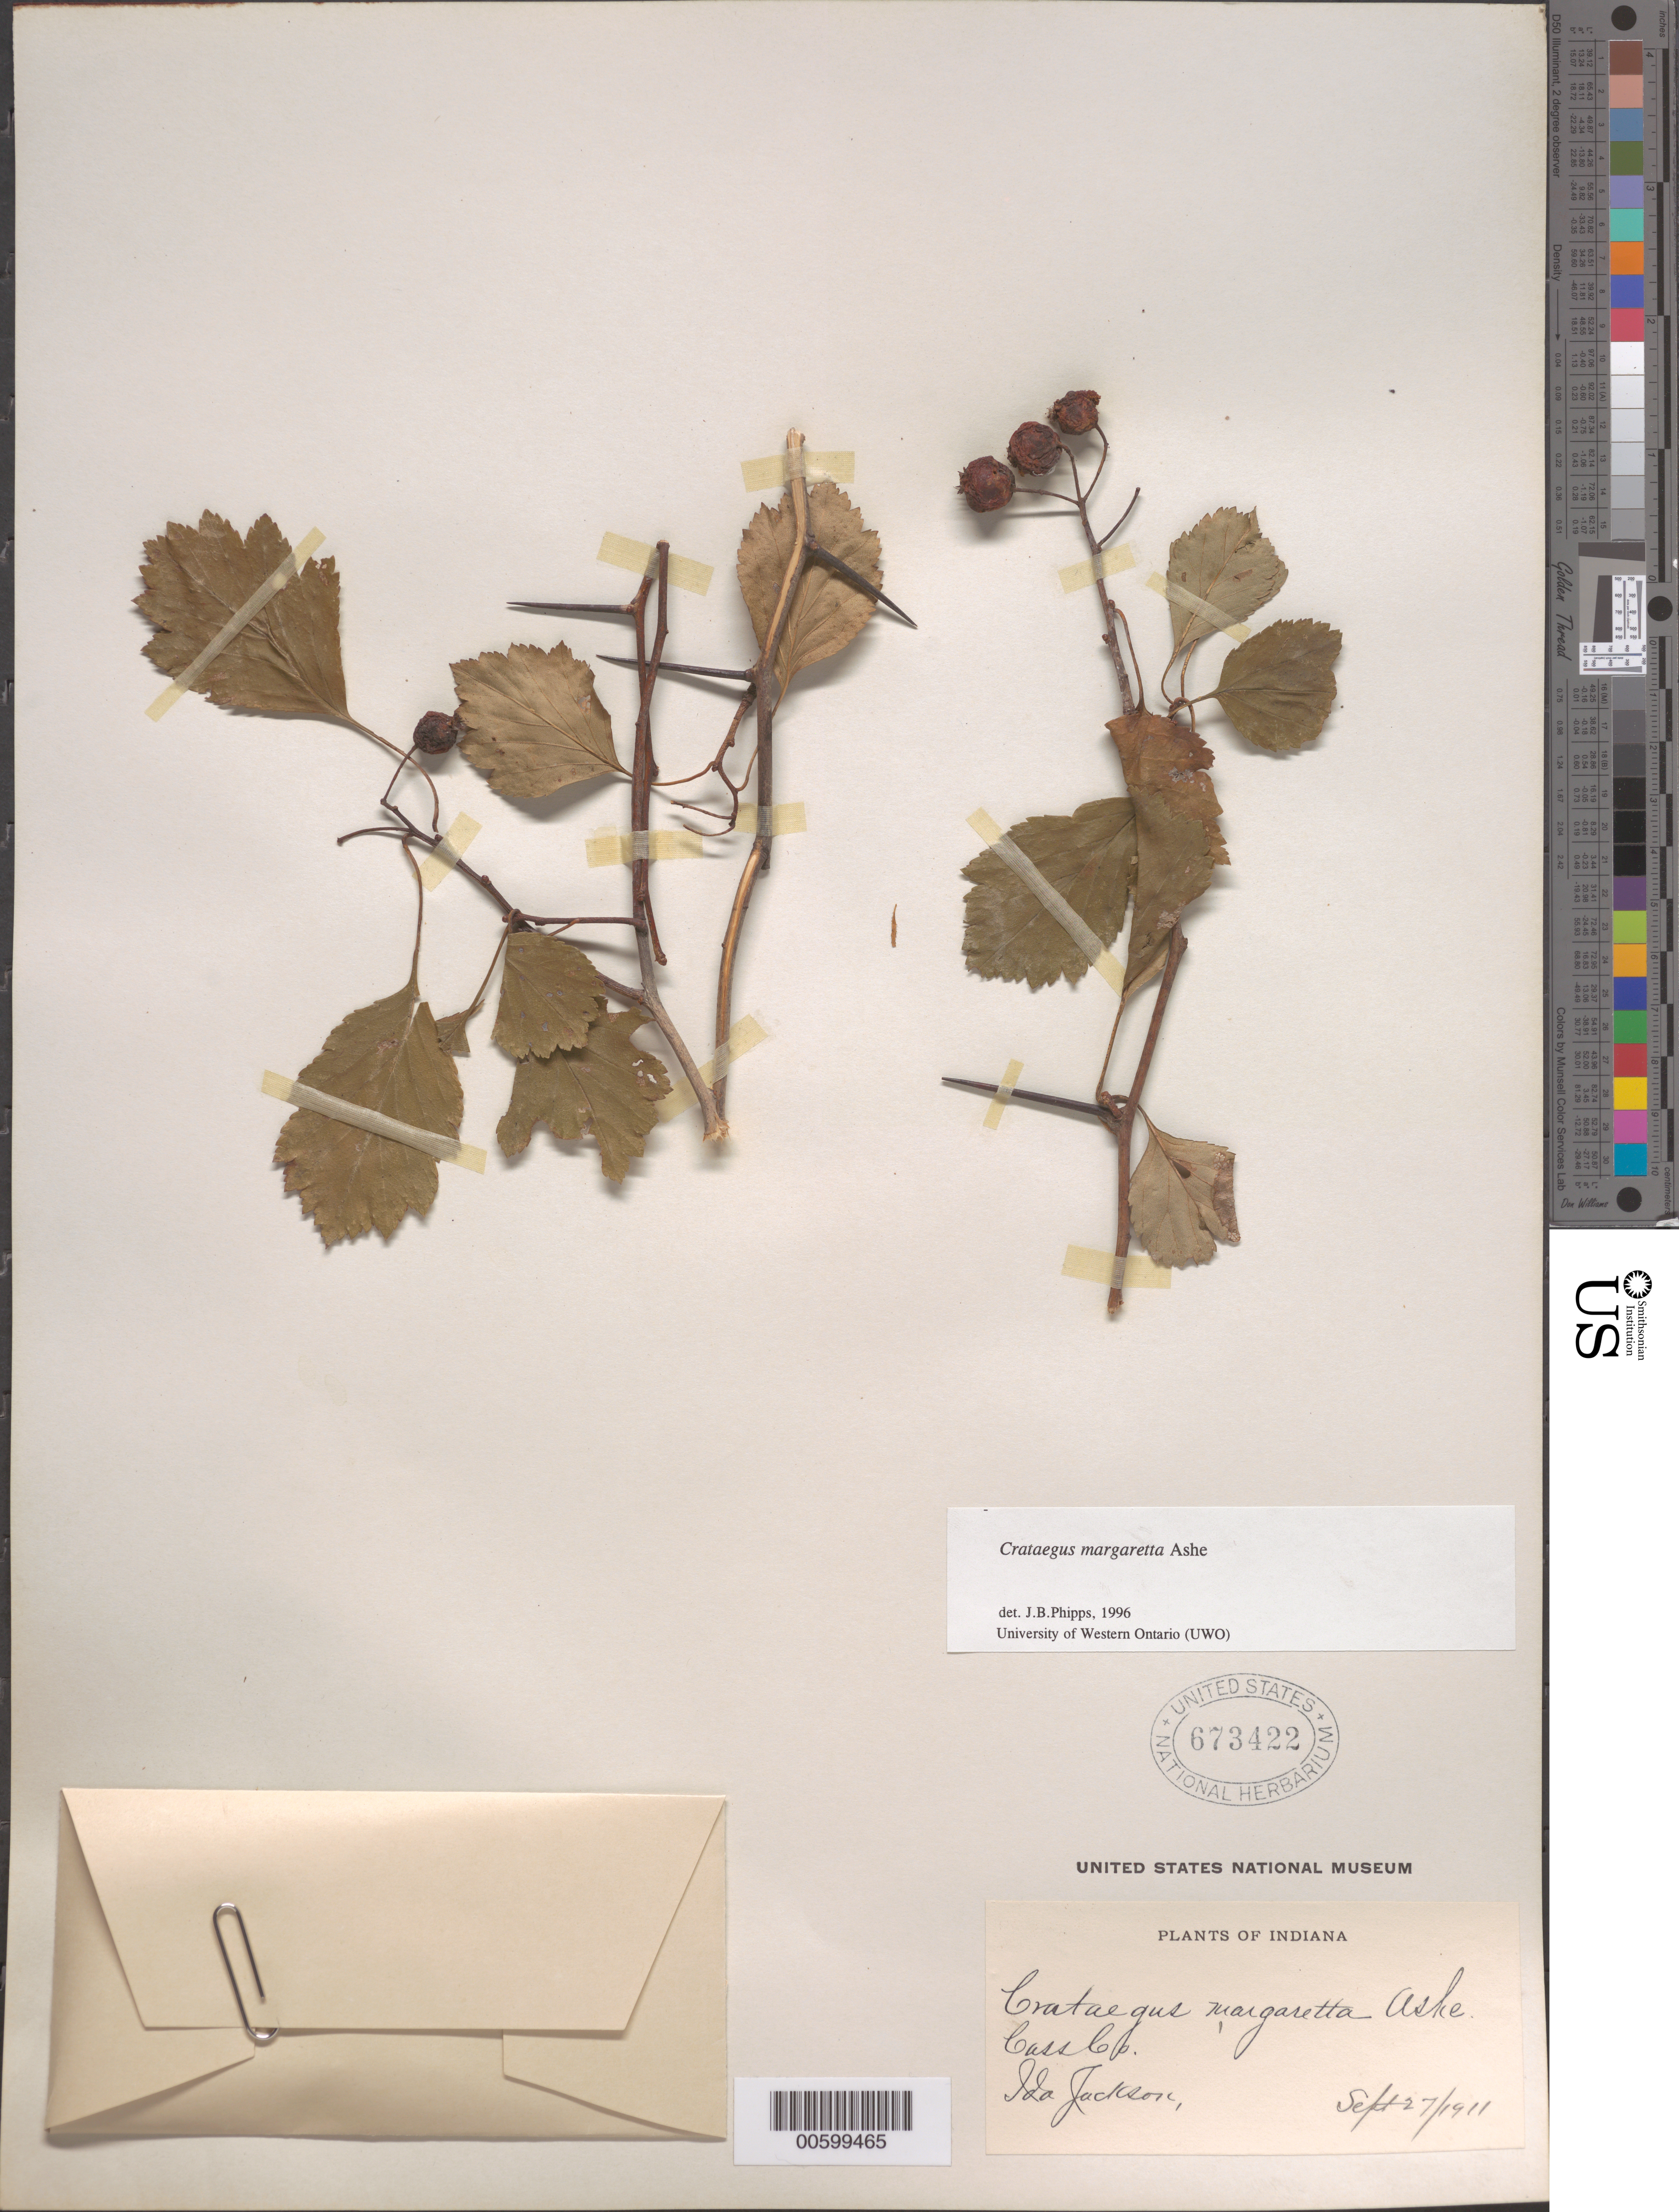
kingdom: Plantae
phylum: Tracheophyta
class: Magnoliopsida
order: Rosales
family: Rosaceae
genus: Crataegus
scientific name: Crataegus margarettae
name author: Ashe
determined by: Phipps, James B., (UWO), University of Western Ontario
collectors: I. Jackson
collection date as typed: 27 Sep 1911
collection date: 1911-09-27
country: United States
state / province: Indiana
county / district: Cass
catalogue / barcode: US 673422